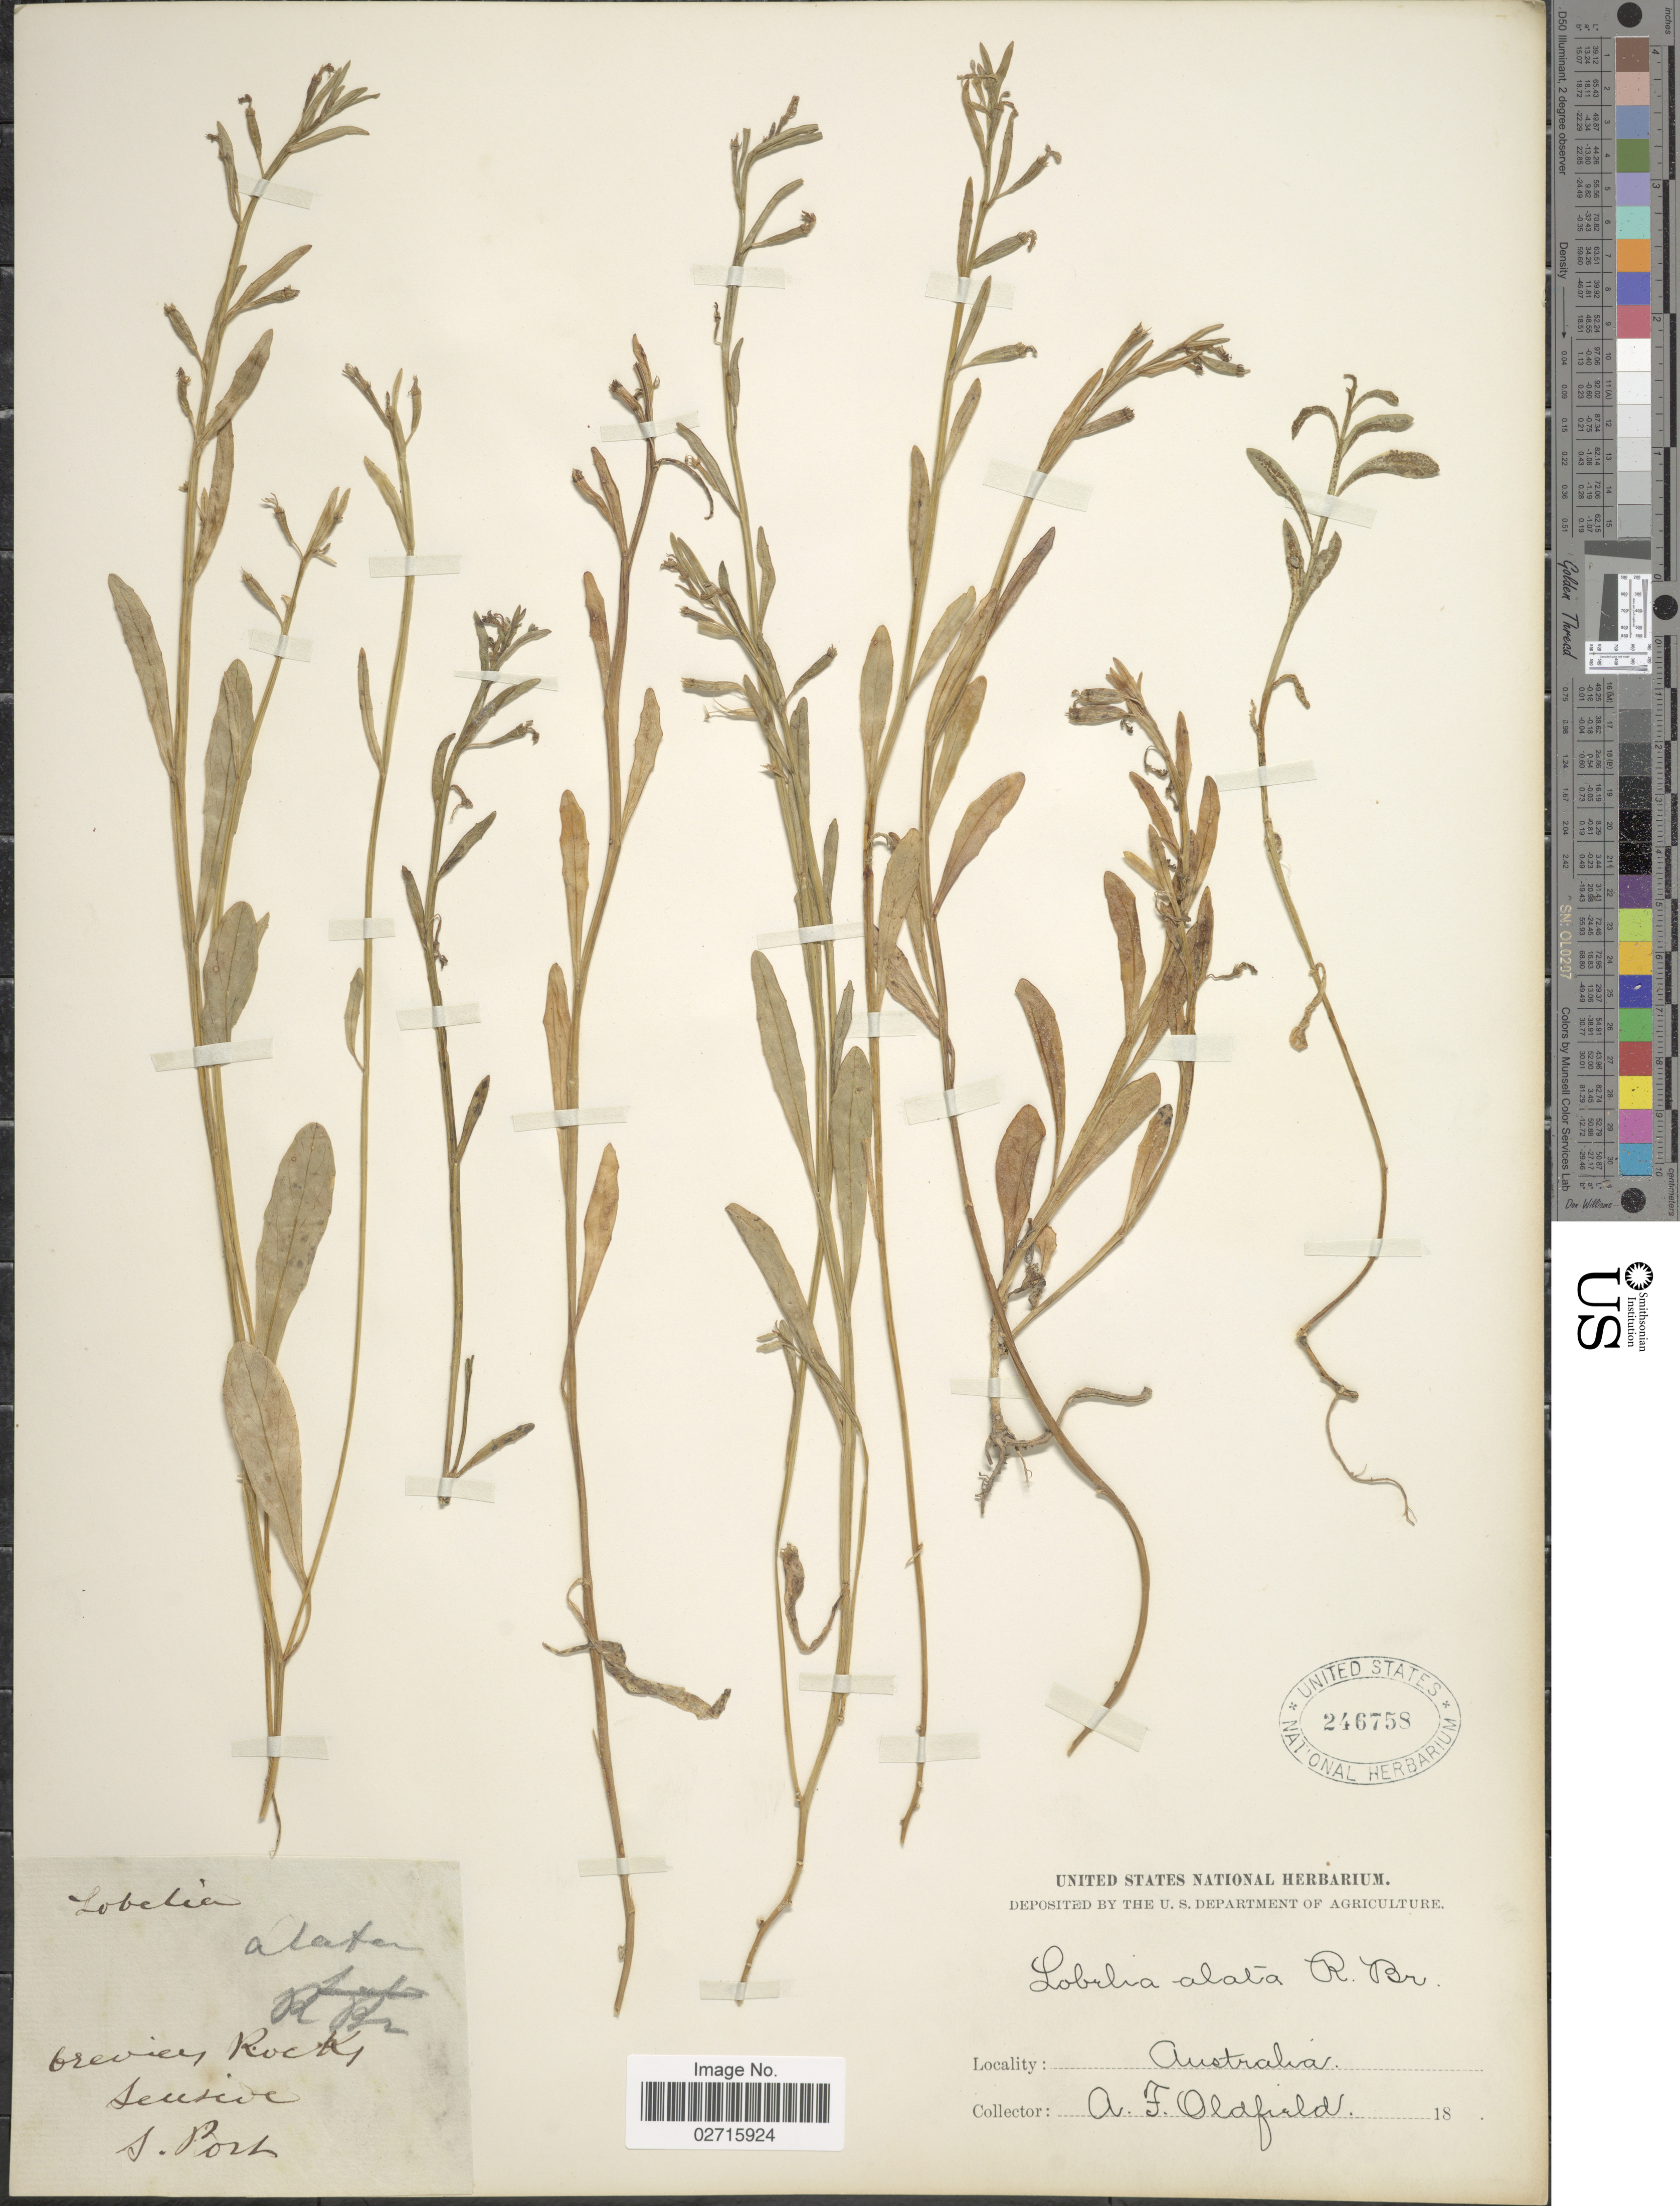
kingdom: Plantae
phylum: Tracheophyta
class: Magnoliopsida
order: Asterales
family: Campanulaceae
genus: Lobelia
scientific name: Lobelia alata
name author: Labill.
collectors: A. Oldfield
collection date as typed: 18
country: Australia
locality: Crevices, Rocky seaside, S. Port.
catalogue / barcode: US 246758